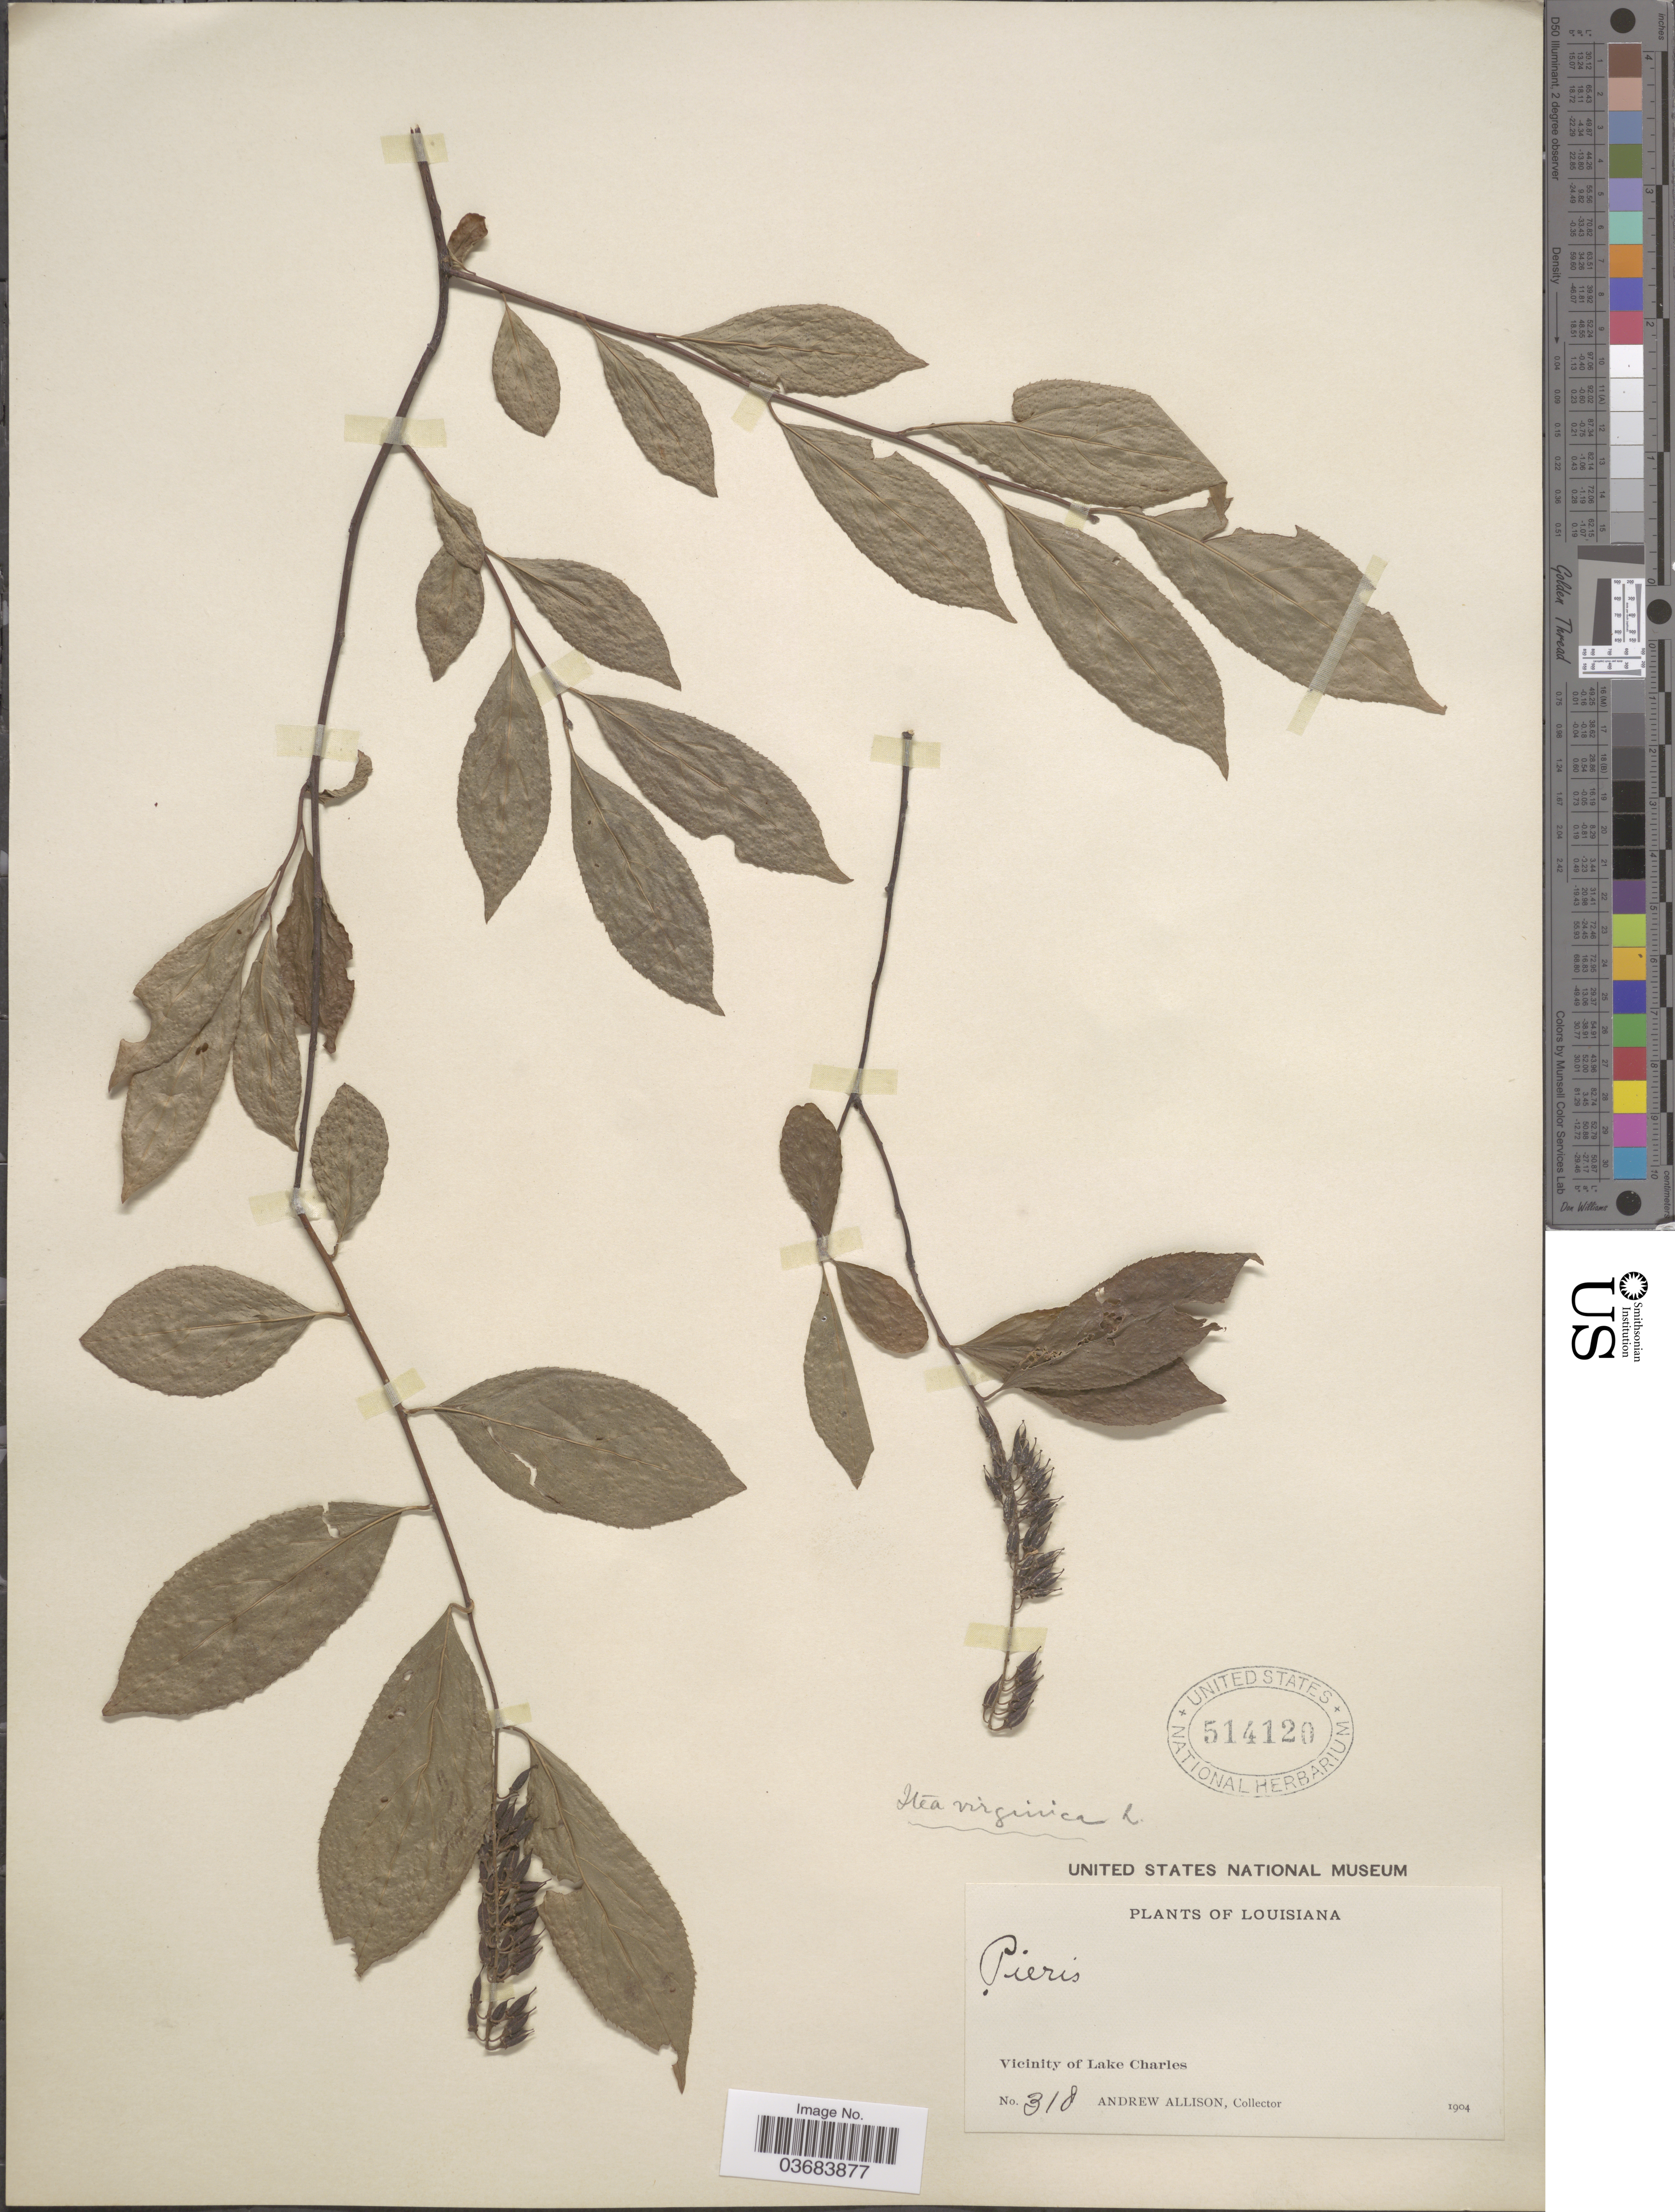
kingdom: Plantae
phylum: Tracheophyta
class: Magnoliopsida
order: Saxifragales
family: Iteaceae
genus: Itea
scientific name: Itea virginica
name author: L.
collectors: A. Allison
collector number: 318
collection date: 1904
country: United States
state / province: Louisiana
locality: Vicinity of Lake Charles.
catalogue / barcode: US 514120